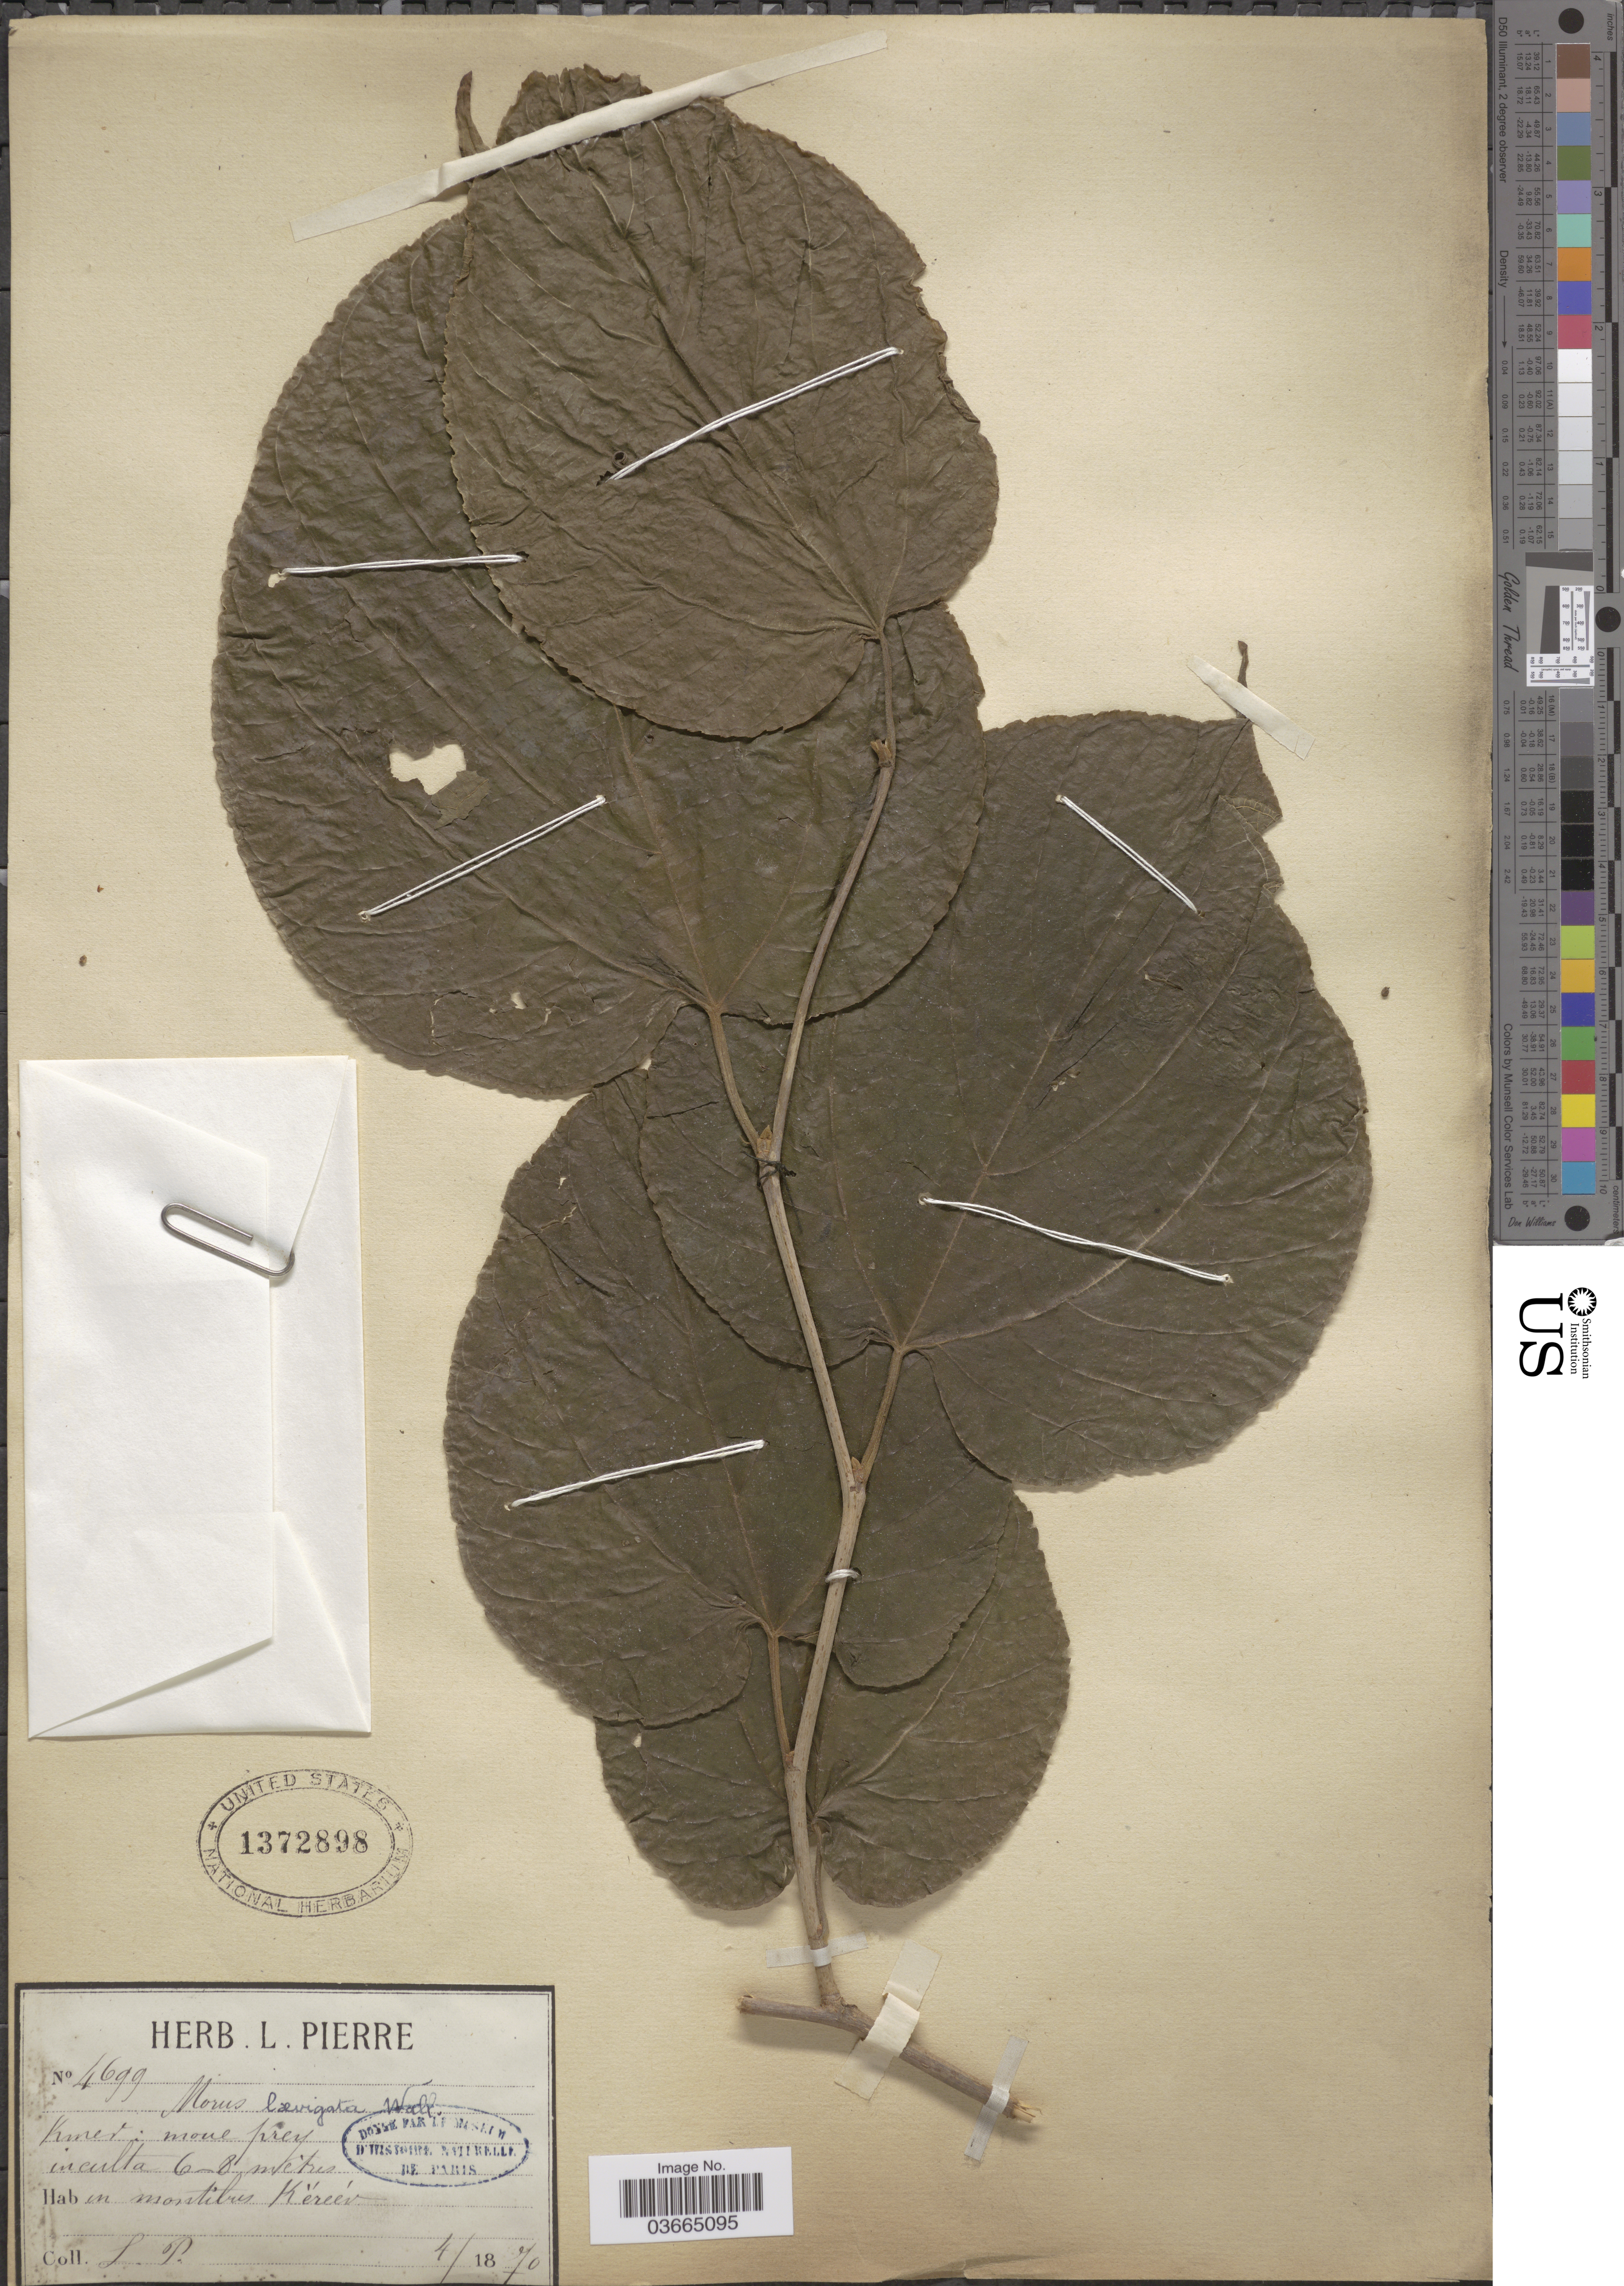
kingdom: Plantae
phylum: Tracheophyta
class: Magnoliopsida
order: Rosales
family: Moraceae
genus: Morus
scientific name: Morus laevigata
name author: (Bureau) Wall. ex Brandis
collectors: L. Pierre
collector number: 4699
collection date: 1870-04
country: Cambodia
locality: Kmer i mone prerf in culta.* In montibus Kéreév.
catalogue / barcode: US 1372898